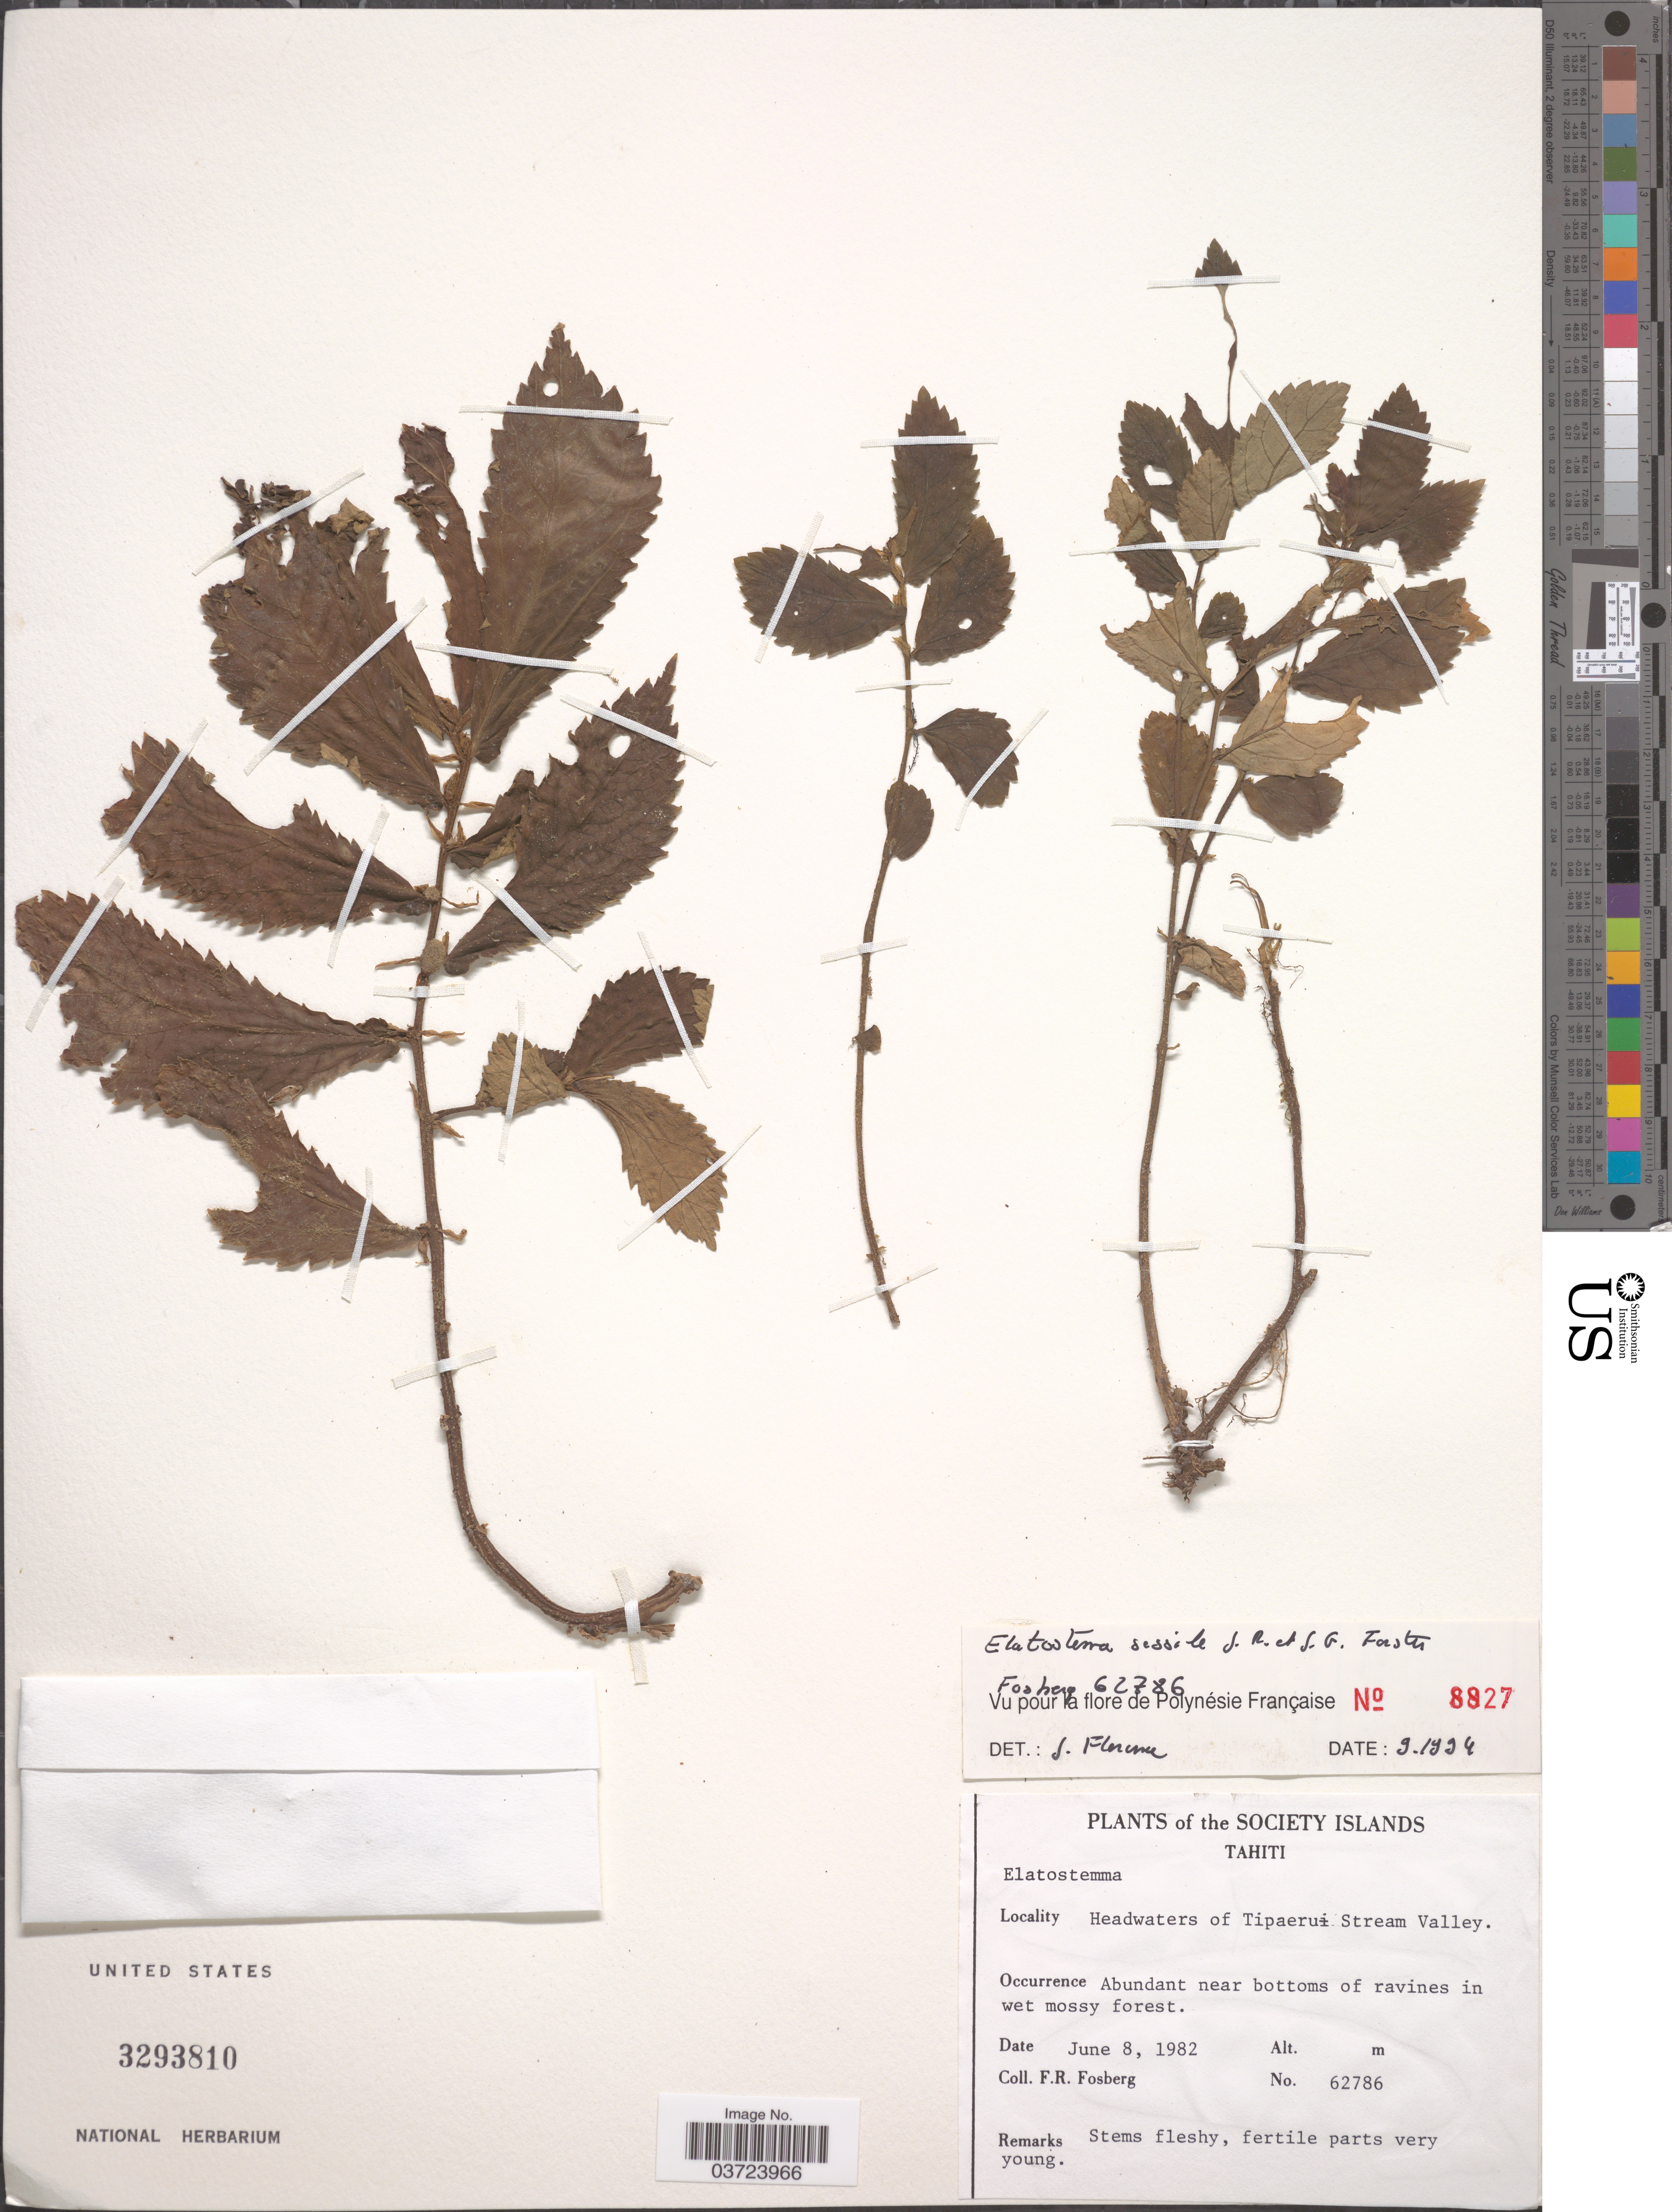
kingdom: Plantae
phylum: Tracheophyta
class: Magnoliopsida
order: Rosales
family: Urticaceae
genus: Elatostema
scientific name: Elatostema sessile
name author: J.R. Forst. & G. Forst.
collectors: F. R. Fosberg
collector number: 62786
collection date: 1982-06-08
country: French Polynesia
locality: Society Islands. Tahiti. Headwaters of Tipaerui Stream Valley.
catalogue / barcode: US 3293810